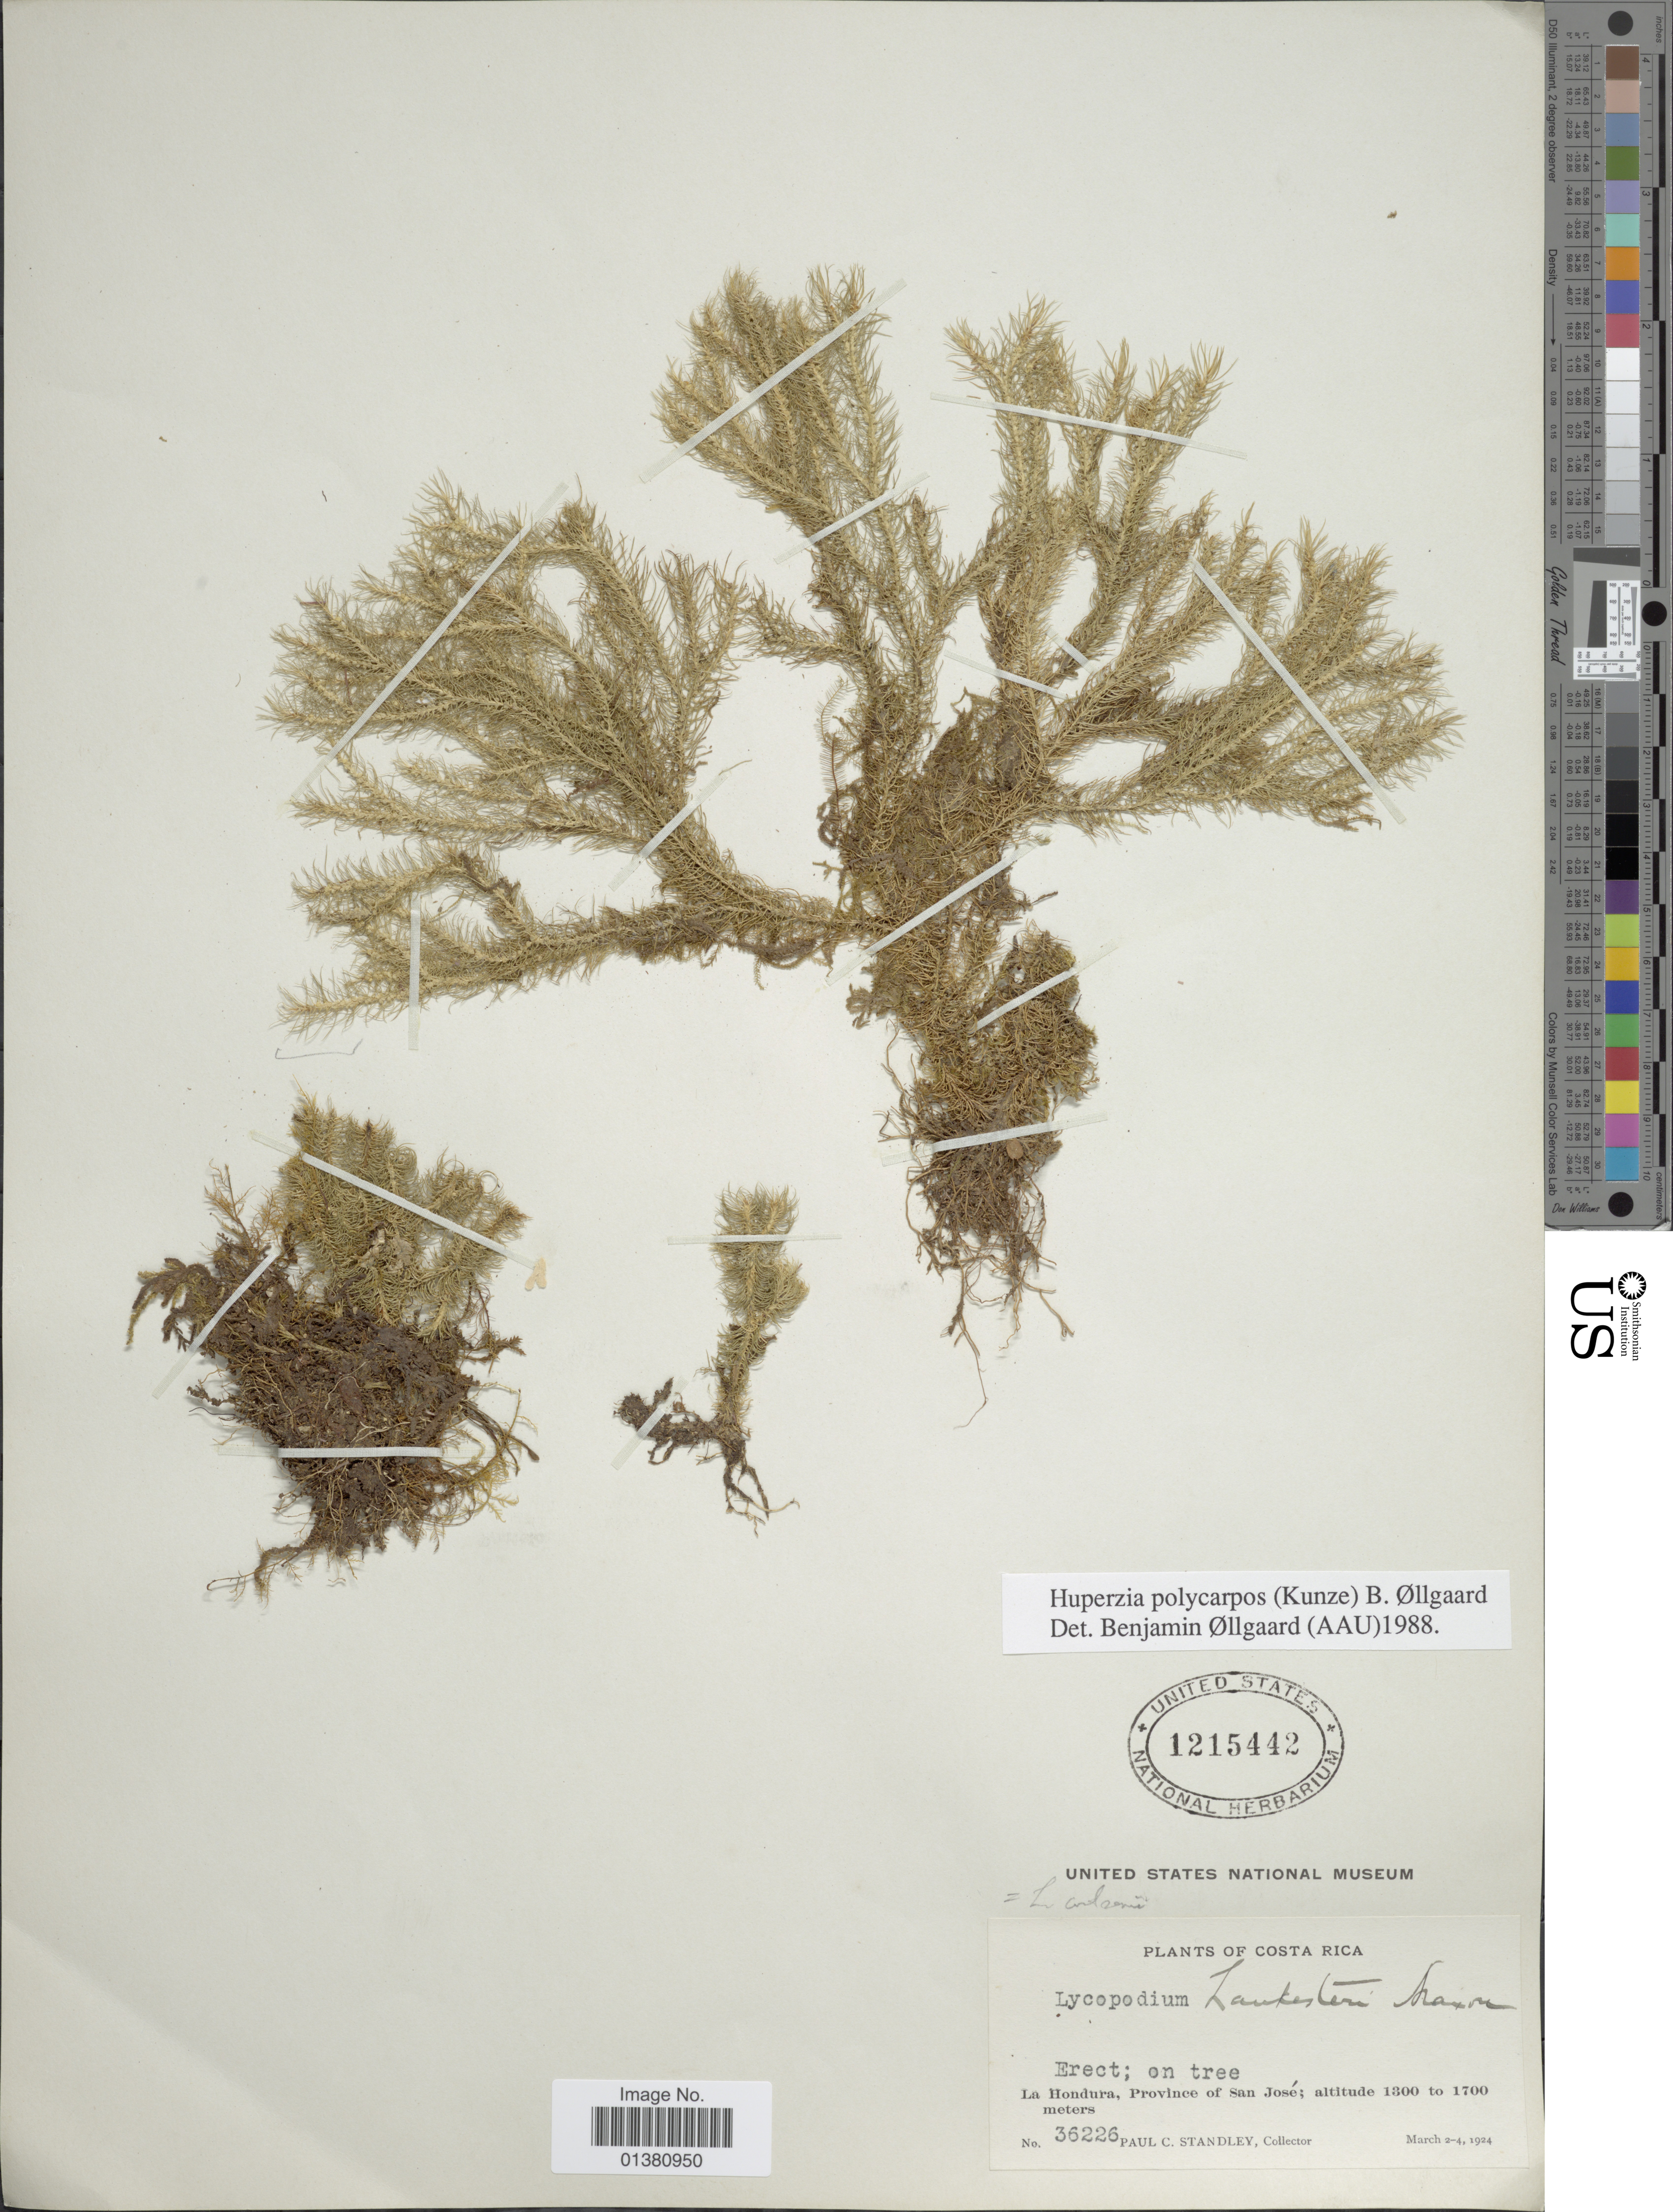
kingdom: Plantae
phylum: Tracheophyta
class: Lycopodiopsida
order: Lycopodiales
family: Lycopodiaceae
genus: Phlegmariurus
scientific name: Phlegmariurus polycarpos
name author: (Kunze) B. Øllg.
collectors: P. C. Standley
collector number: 36226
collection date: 1924-03-02/1924-03-04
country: Costa Rica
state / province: San José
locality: La Hondura, Province of San José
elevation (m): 1300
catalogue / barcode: US 1215442